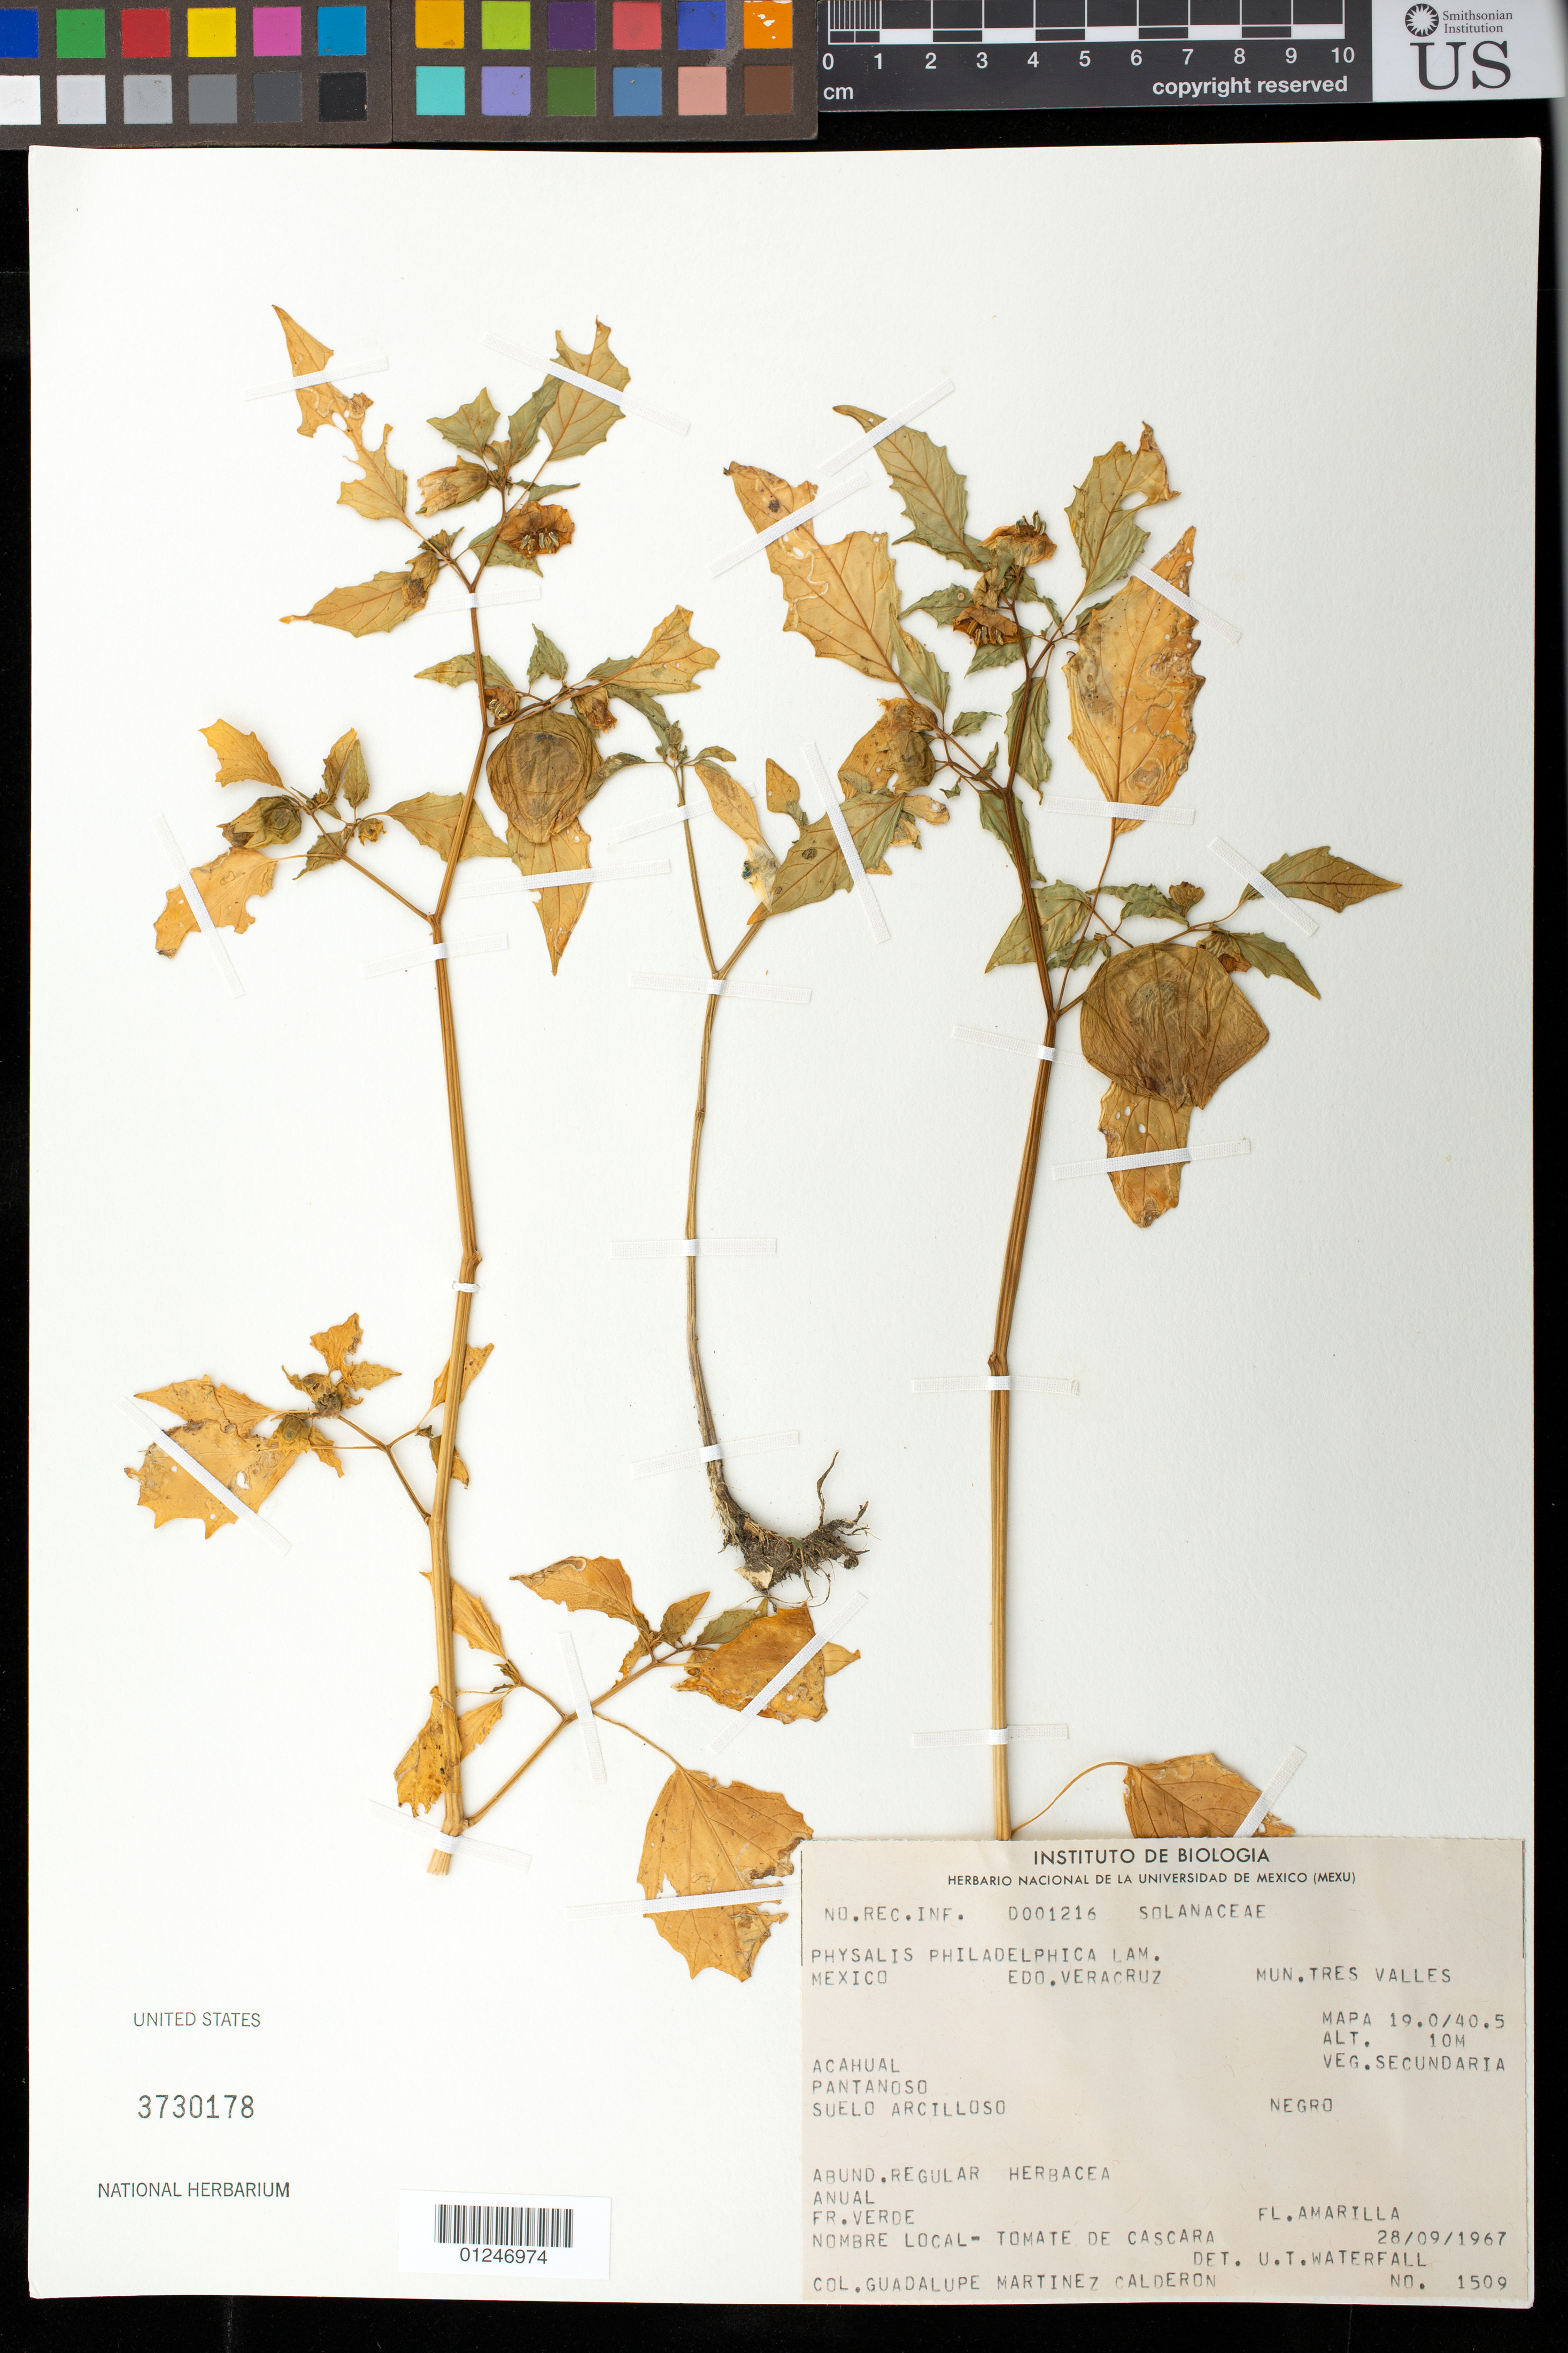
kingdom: Plantae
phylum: Tracheophyta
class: Magnoliopsida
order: Solanales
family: Solanaceae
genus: Physalis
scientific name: Physalis philadelphica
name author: Lam.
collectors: G. Martínez Calderón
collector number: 1509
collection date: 1967-09-28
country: Mexico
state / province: Veracruz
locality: MUN. TRES VALLES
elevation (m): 10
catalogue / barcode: US 3730178